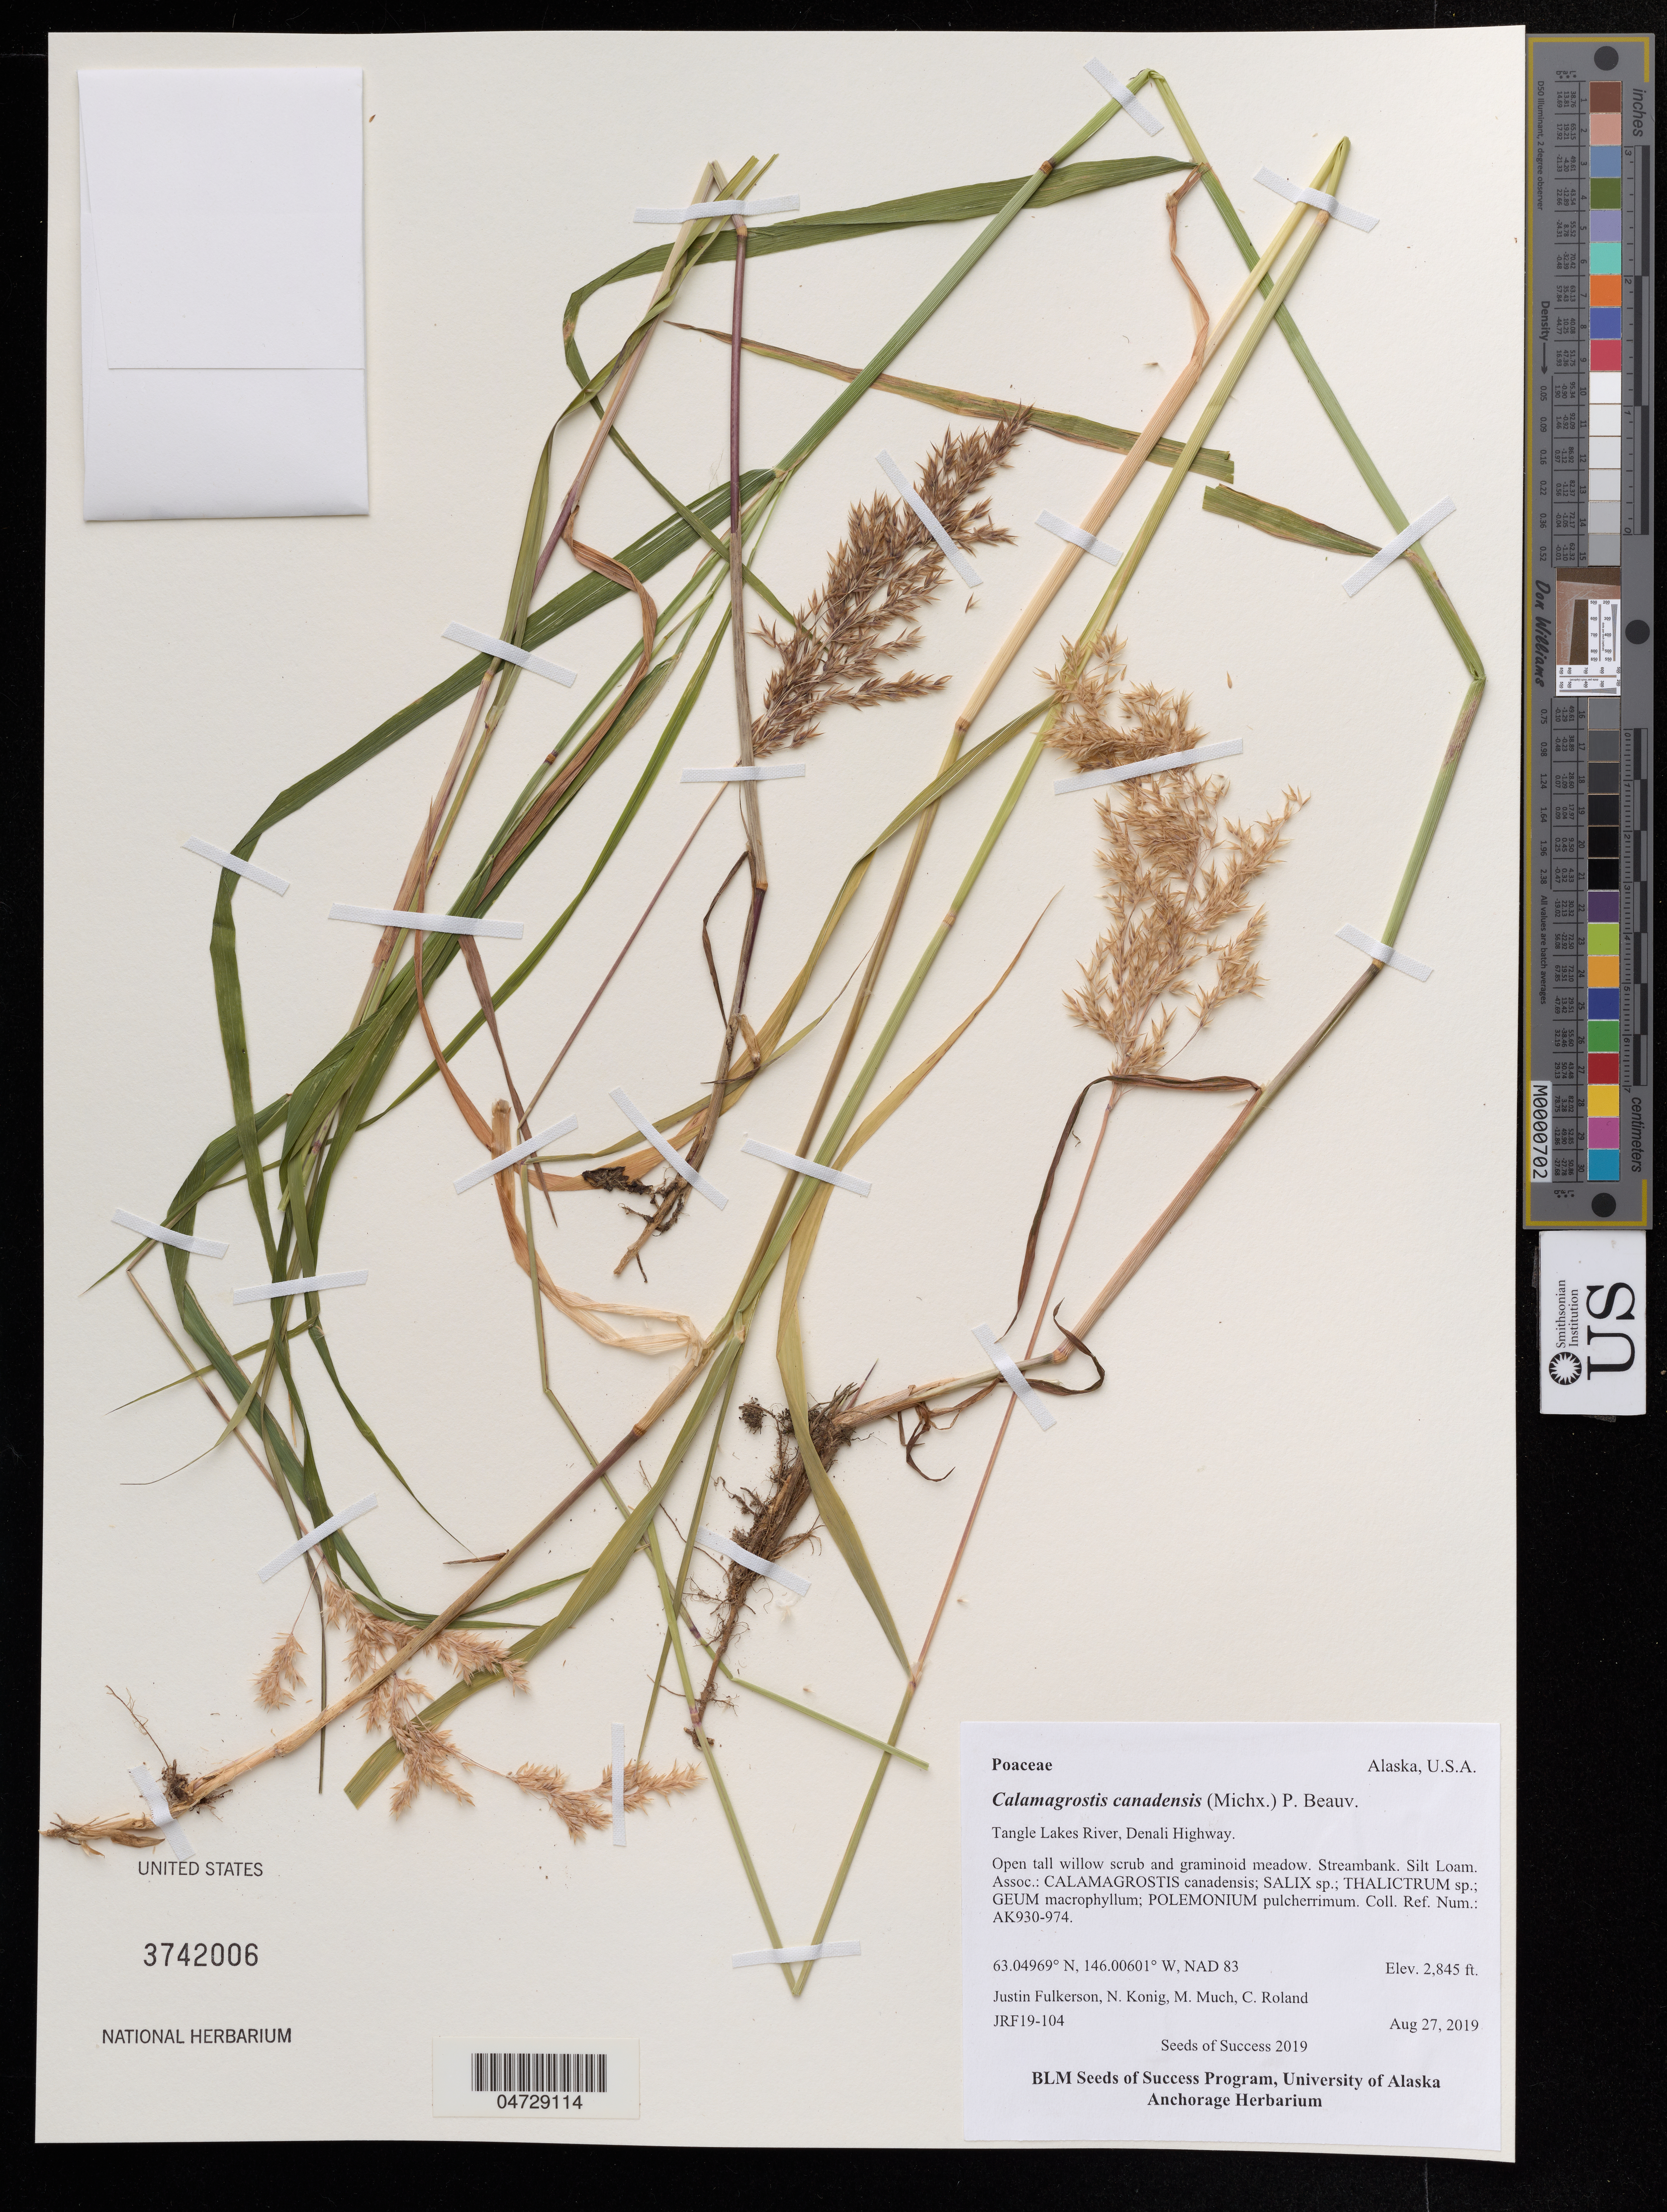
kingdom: Plantae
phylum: Tracheophyta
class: Liliopsida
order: Poales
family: Poaceae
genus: Calamagrostis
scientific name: Calamagrostis canadensis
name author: (Michx.) P. Beauv.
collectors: J. Fulkerson, N. Konig & C. Roland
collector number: JRF19-104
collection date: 2019-08-27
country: United States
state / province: Alaska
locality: Tangle Lakes River, Denali Highway.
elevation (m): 867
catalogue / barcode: US 3742006